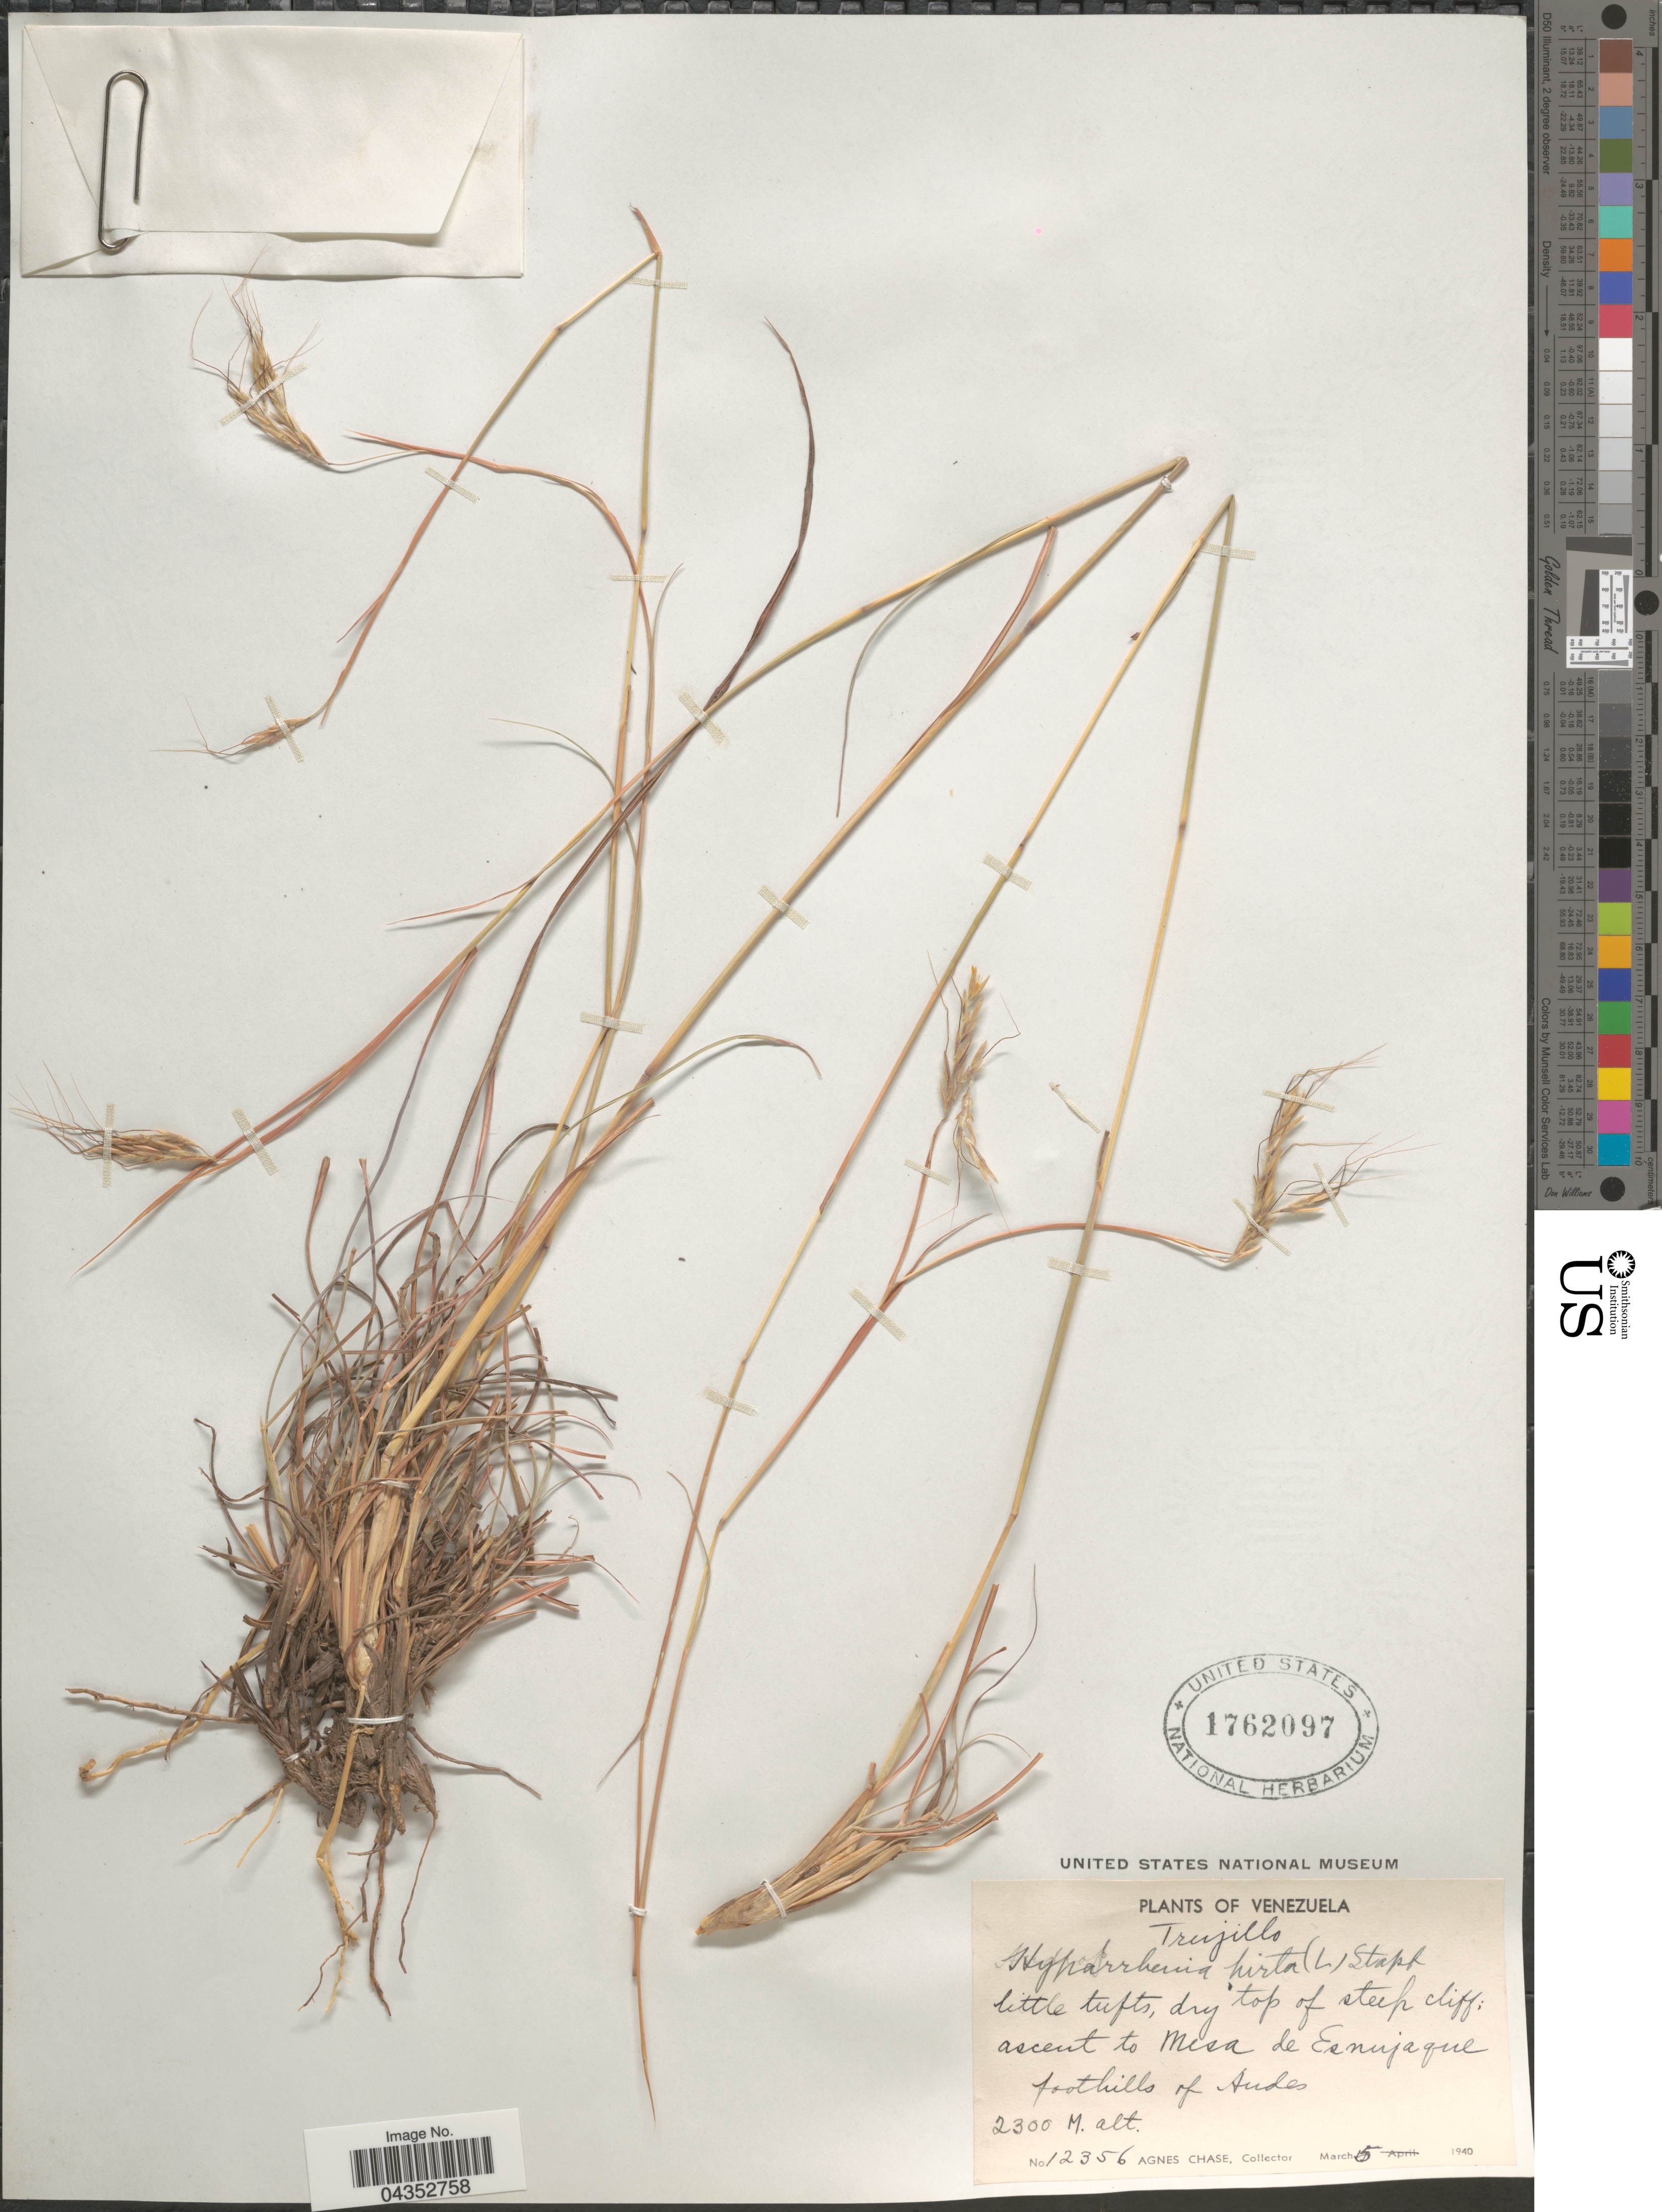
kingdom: Plantae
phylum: Tracheophyta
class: Liliopsida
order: Poales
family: Poaceae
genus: Hyparrhenia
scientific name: Hyparrhenia hirta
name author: (L.) Stapf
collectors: A. Chase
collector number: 12356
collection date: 1940-03-05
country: Venezuela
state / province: Trujillo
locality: Dry top of steep cliff; ascent to Mesa de Esnujaque foothills of Andes.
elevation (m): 2300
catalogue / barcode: US 1762097